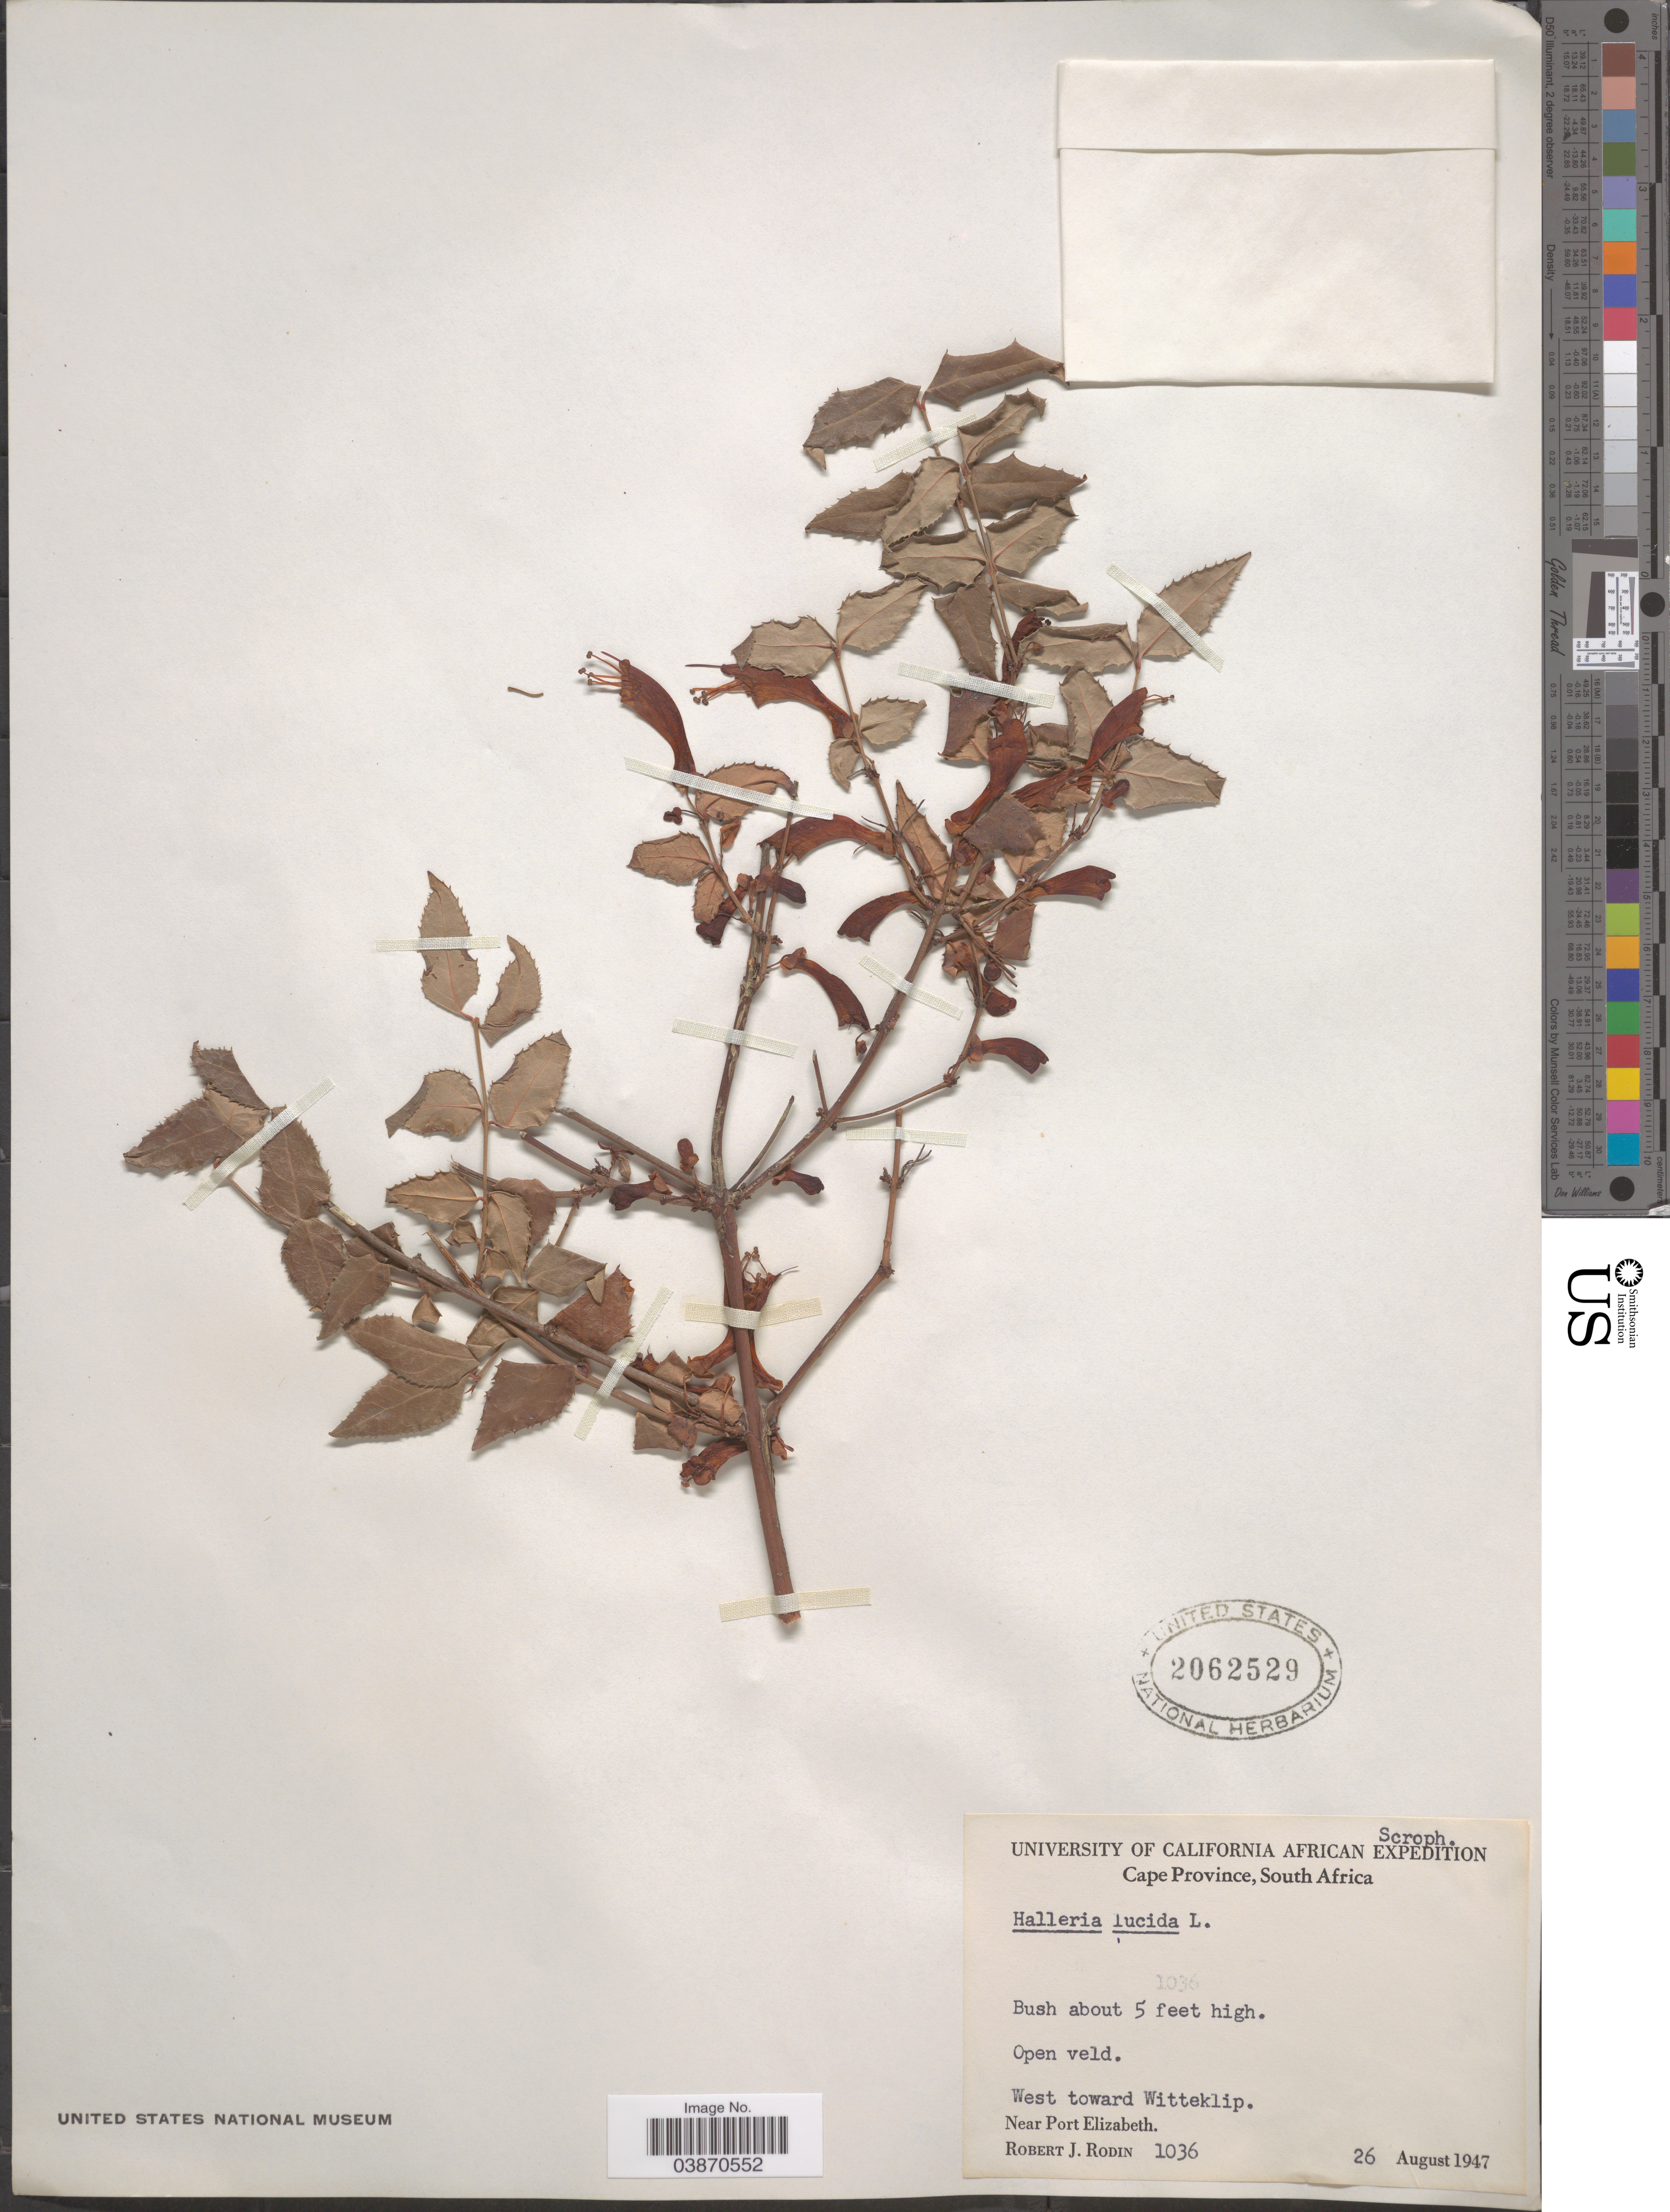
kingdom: Plantae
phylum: Tracheophyta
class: Magnoliopsida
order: Lamiales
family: Stilbaceae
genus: Halleria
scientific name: Halleria lucida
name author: L.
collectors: R. J. Rodin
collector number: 1036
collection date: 1947-08-26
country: South Africa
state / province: Eastern Cape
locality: West toward Witteklip. Near Port Elizabeth.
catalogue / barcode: US 2062529